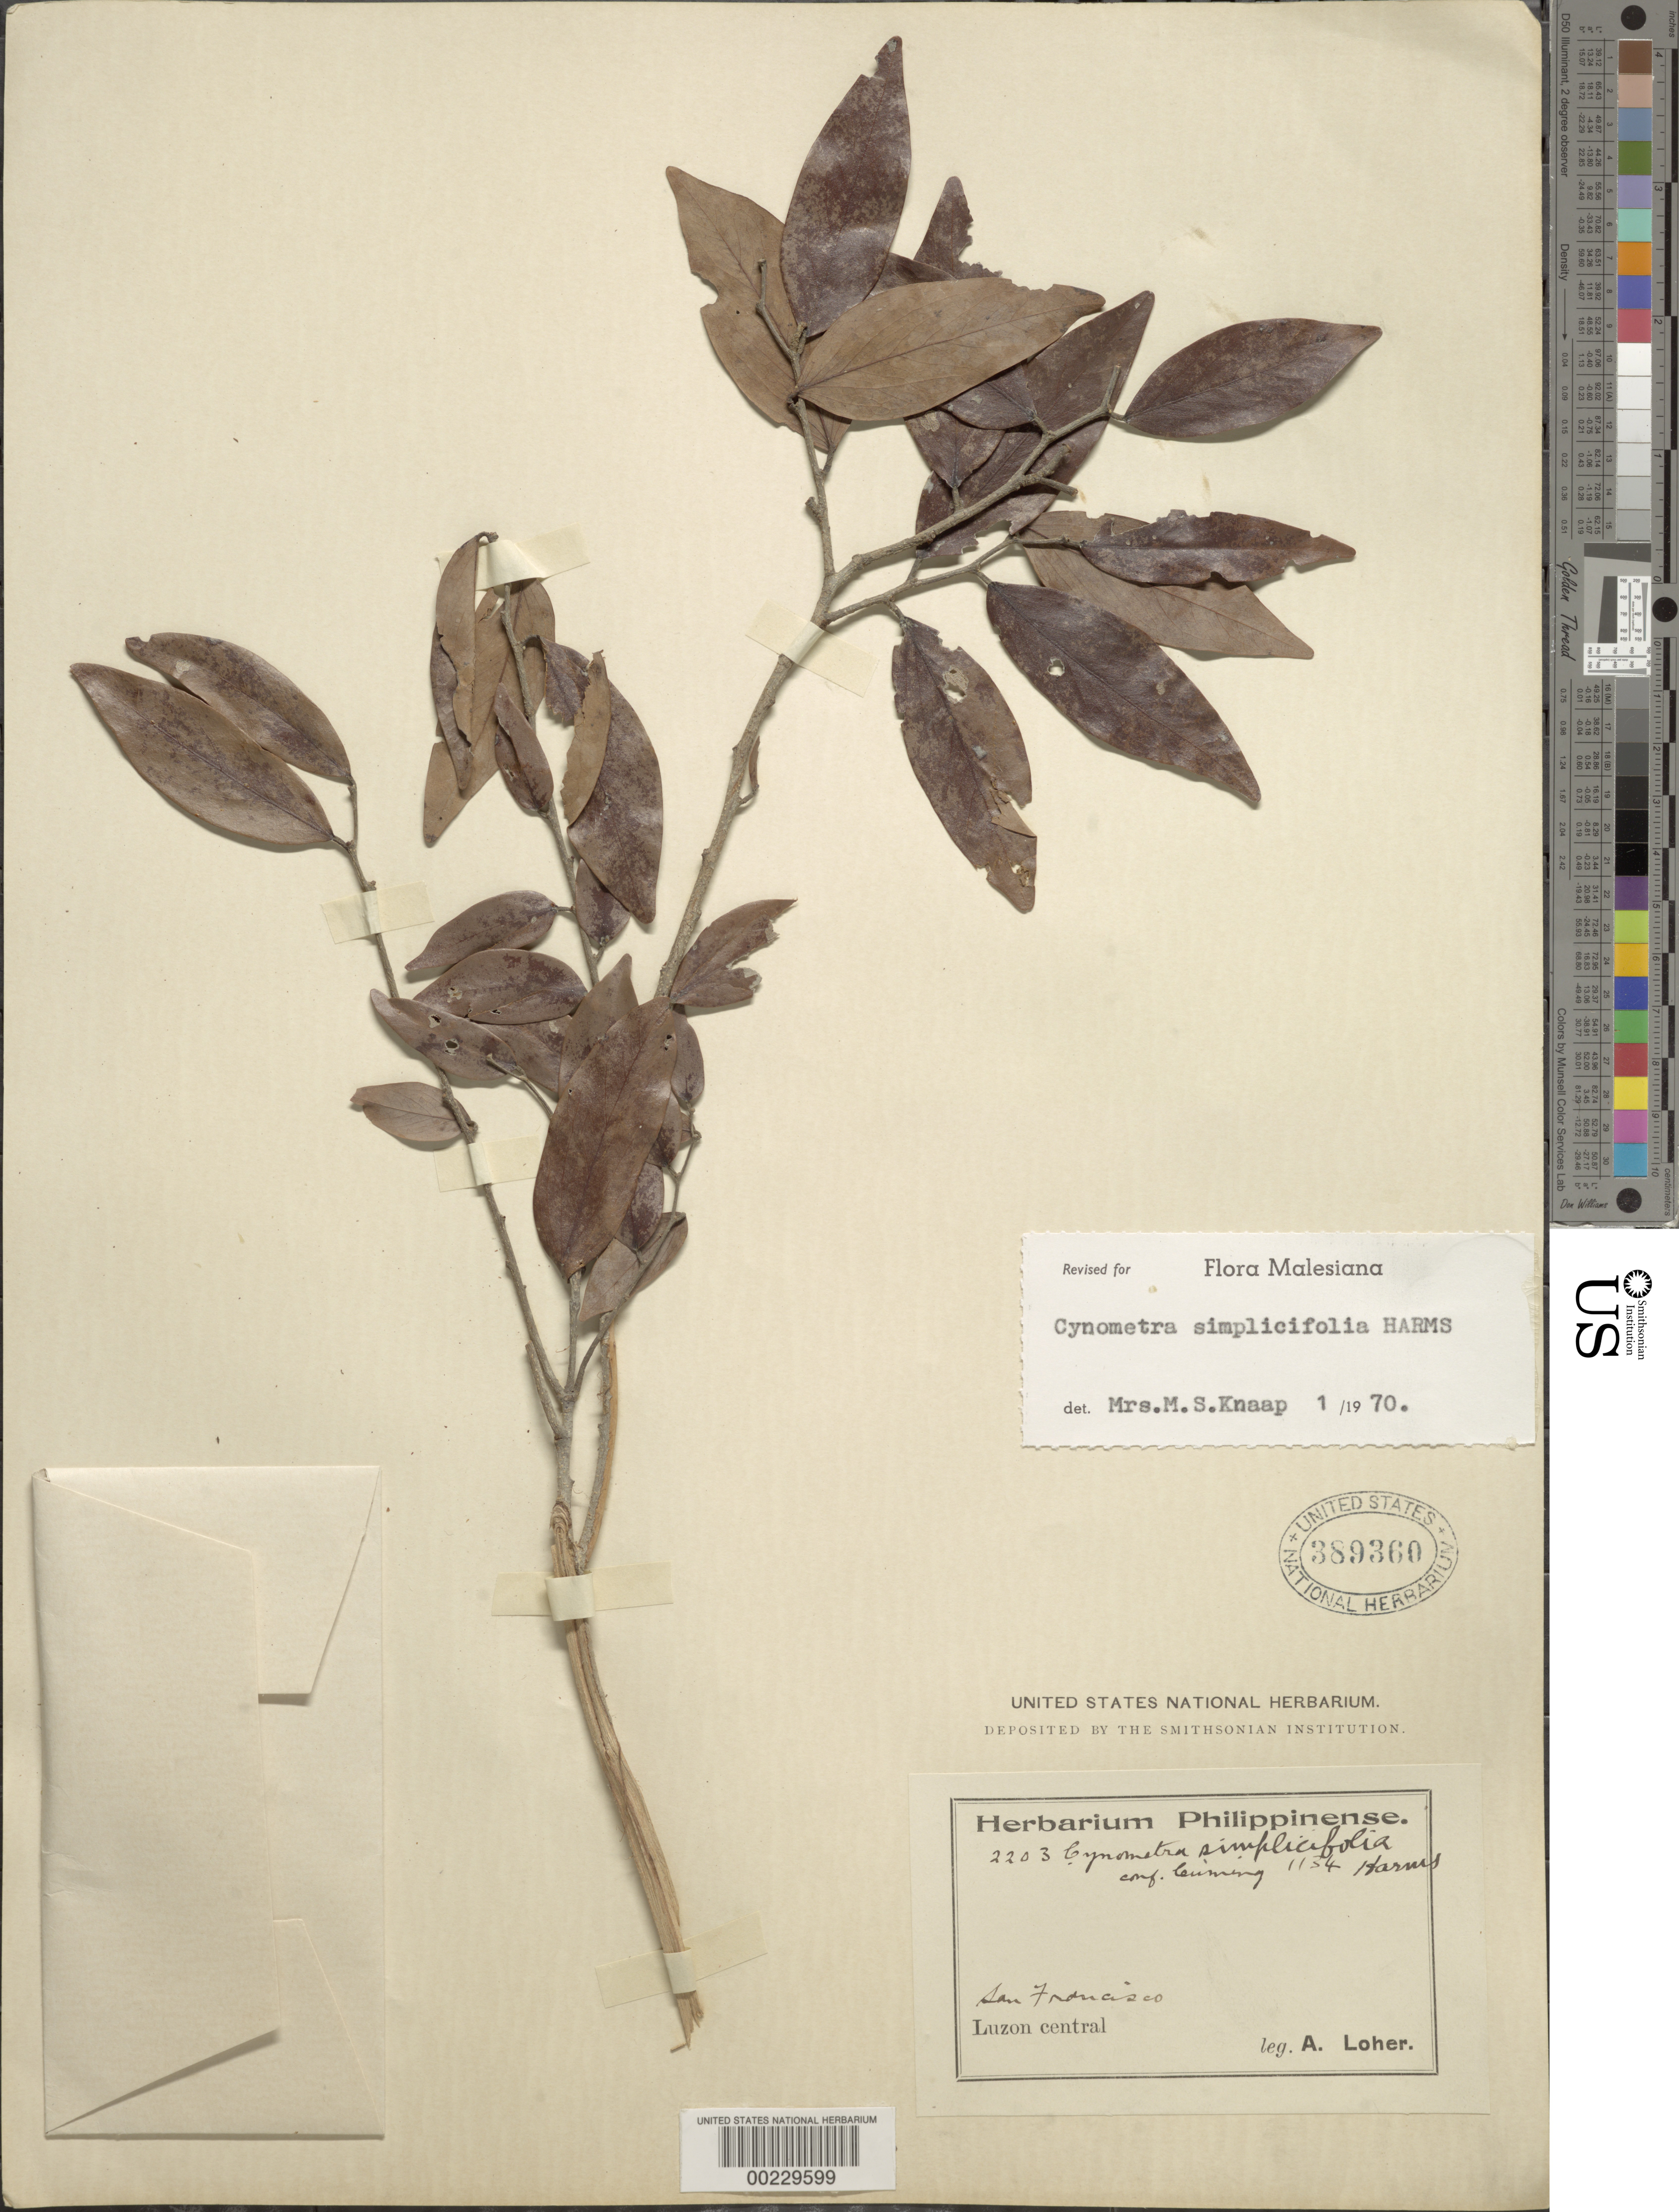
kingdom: Plantae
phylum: Tracheophyta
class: Magnoliopsida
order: Fabales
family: Fabaceae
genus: Cynometra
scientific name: Cynometra simplicifolia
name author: Harms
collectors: A. Loher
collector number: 2203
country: Philippines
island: Luzon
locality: San francisco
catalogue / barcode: US 389360